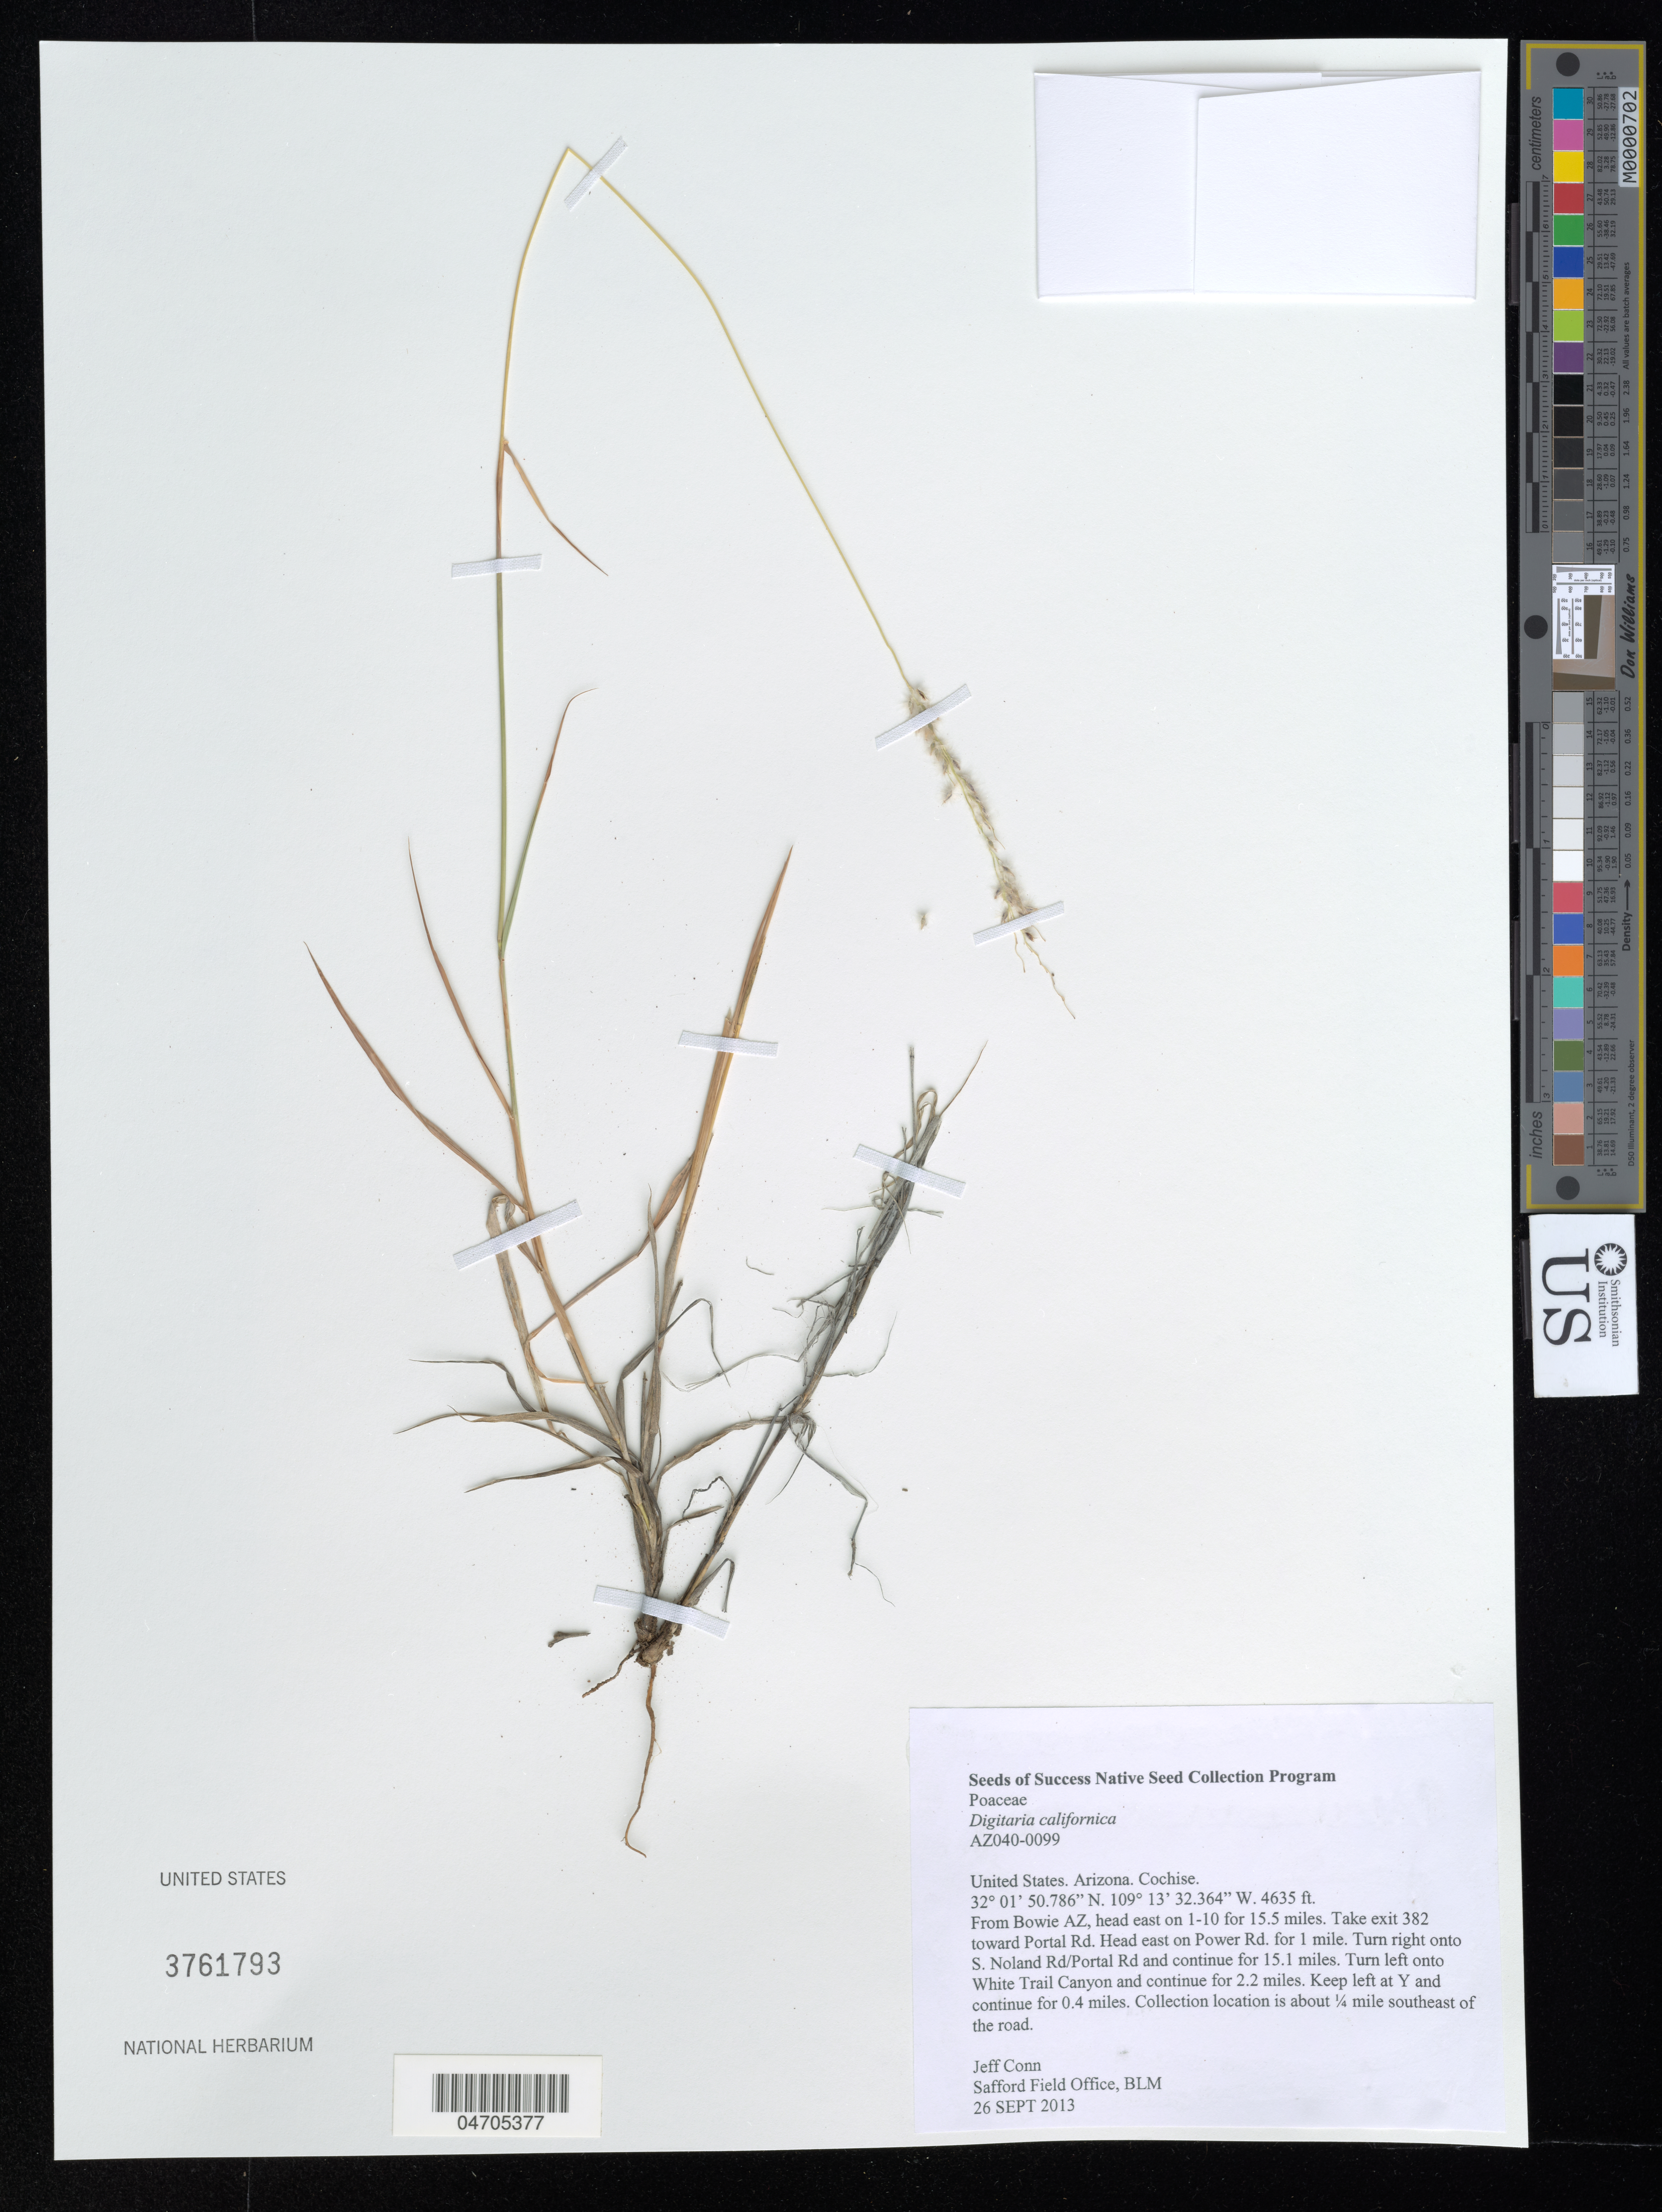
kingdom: Plantae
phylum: Tracheophyta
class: Liliopsida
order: Poales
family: Poaceae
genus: Digitaria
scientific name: Digitaria californica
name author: (Benth.) Henr.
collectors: J. Conn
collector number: AZ040-0099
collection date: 2013-09-26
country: United States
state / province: Arizona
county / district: Cochise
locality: Cochise. From Bowie AZ, head east on I-10 for 15.5 miles. Take exit 382 toward Portal Rd. Head east on Power Rd. for 1 mile. Turn right onto S. Noland Rd/Portal Rd and continue for 15.1 miles. Turn left onto White Trail Canyon and continue for 2.2 miles. Keep left at Y and continue for 0.4 miles. Collection location is about ¼ mile southeast of the road.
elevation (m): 1413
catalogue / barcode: US 3761793